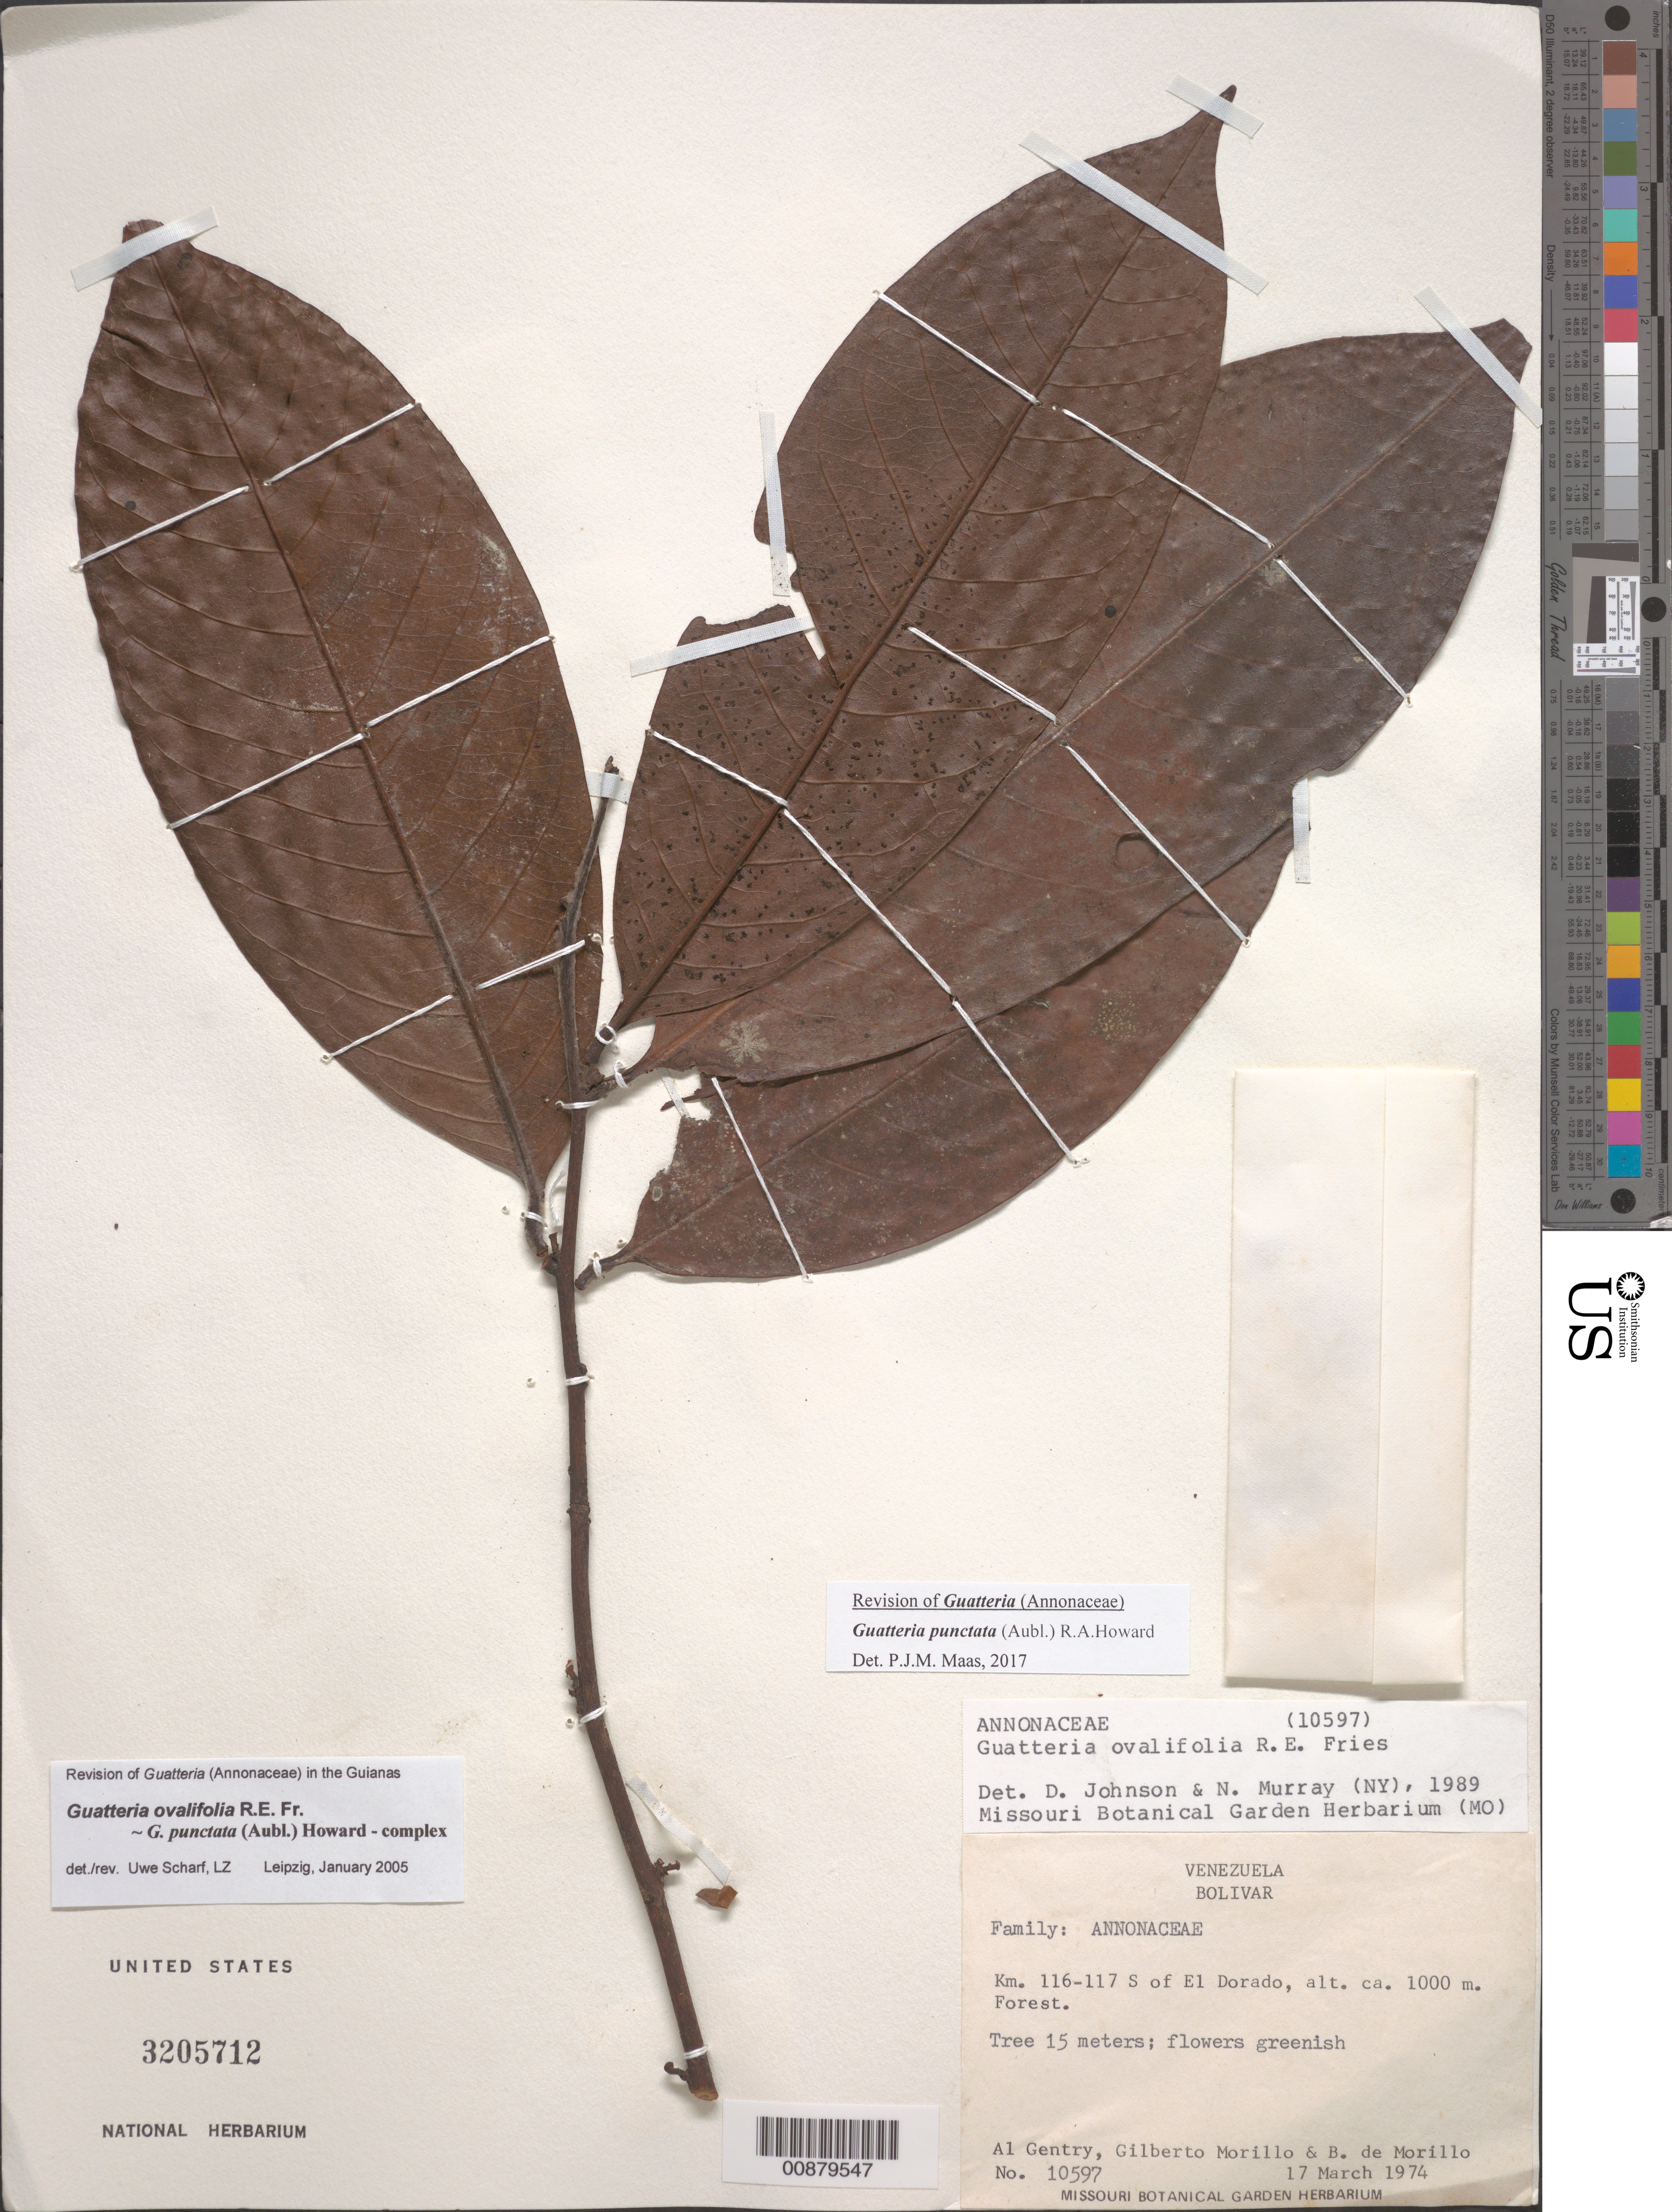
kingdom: Plantae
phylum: Tracheophyta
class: Magnoliopsida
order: Magnoliales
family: Annonaceae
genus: Guatteria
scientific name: Guatteria punctata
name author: (Aubl.) R.A. Howard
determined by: Maas, Paul J.; Maas, H.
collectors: A. H. Gentry, G. N. Morillo & B. Morillo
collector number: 10597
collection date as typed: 17-Mar-74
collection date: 1974-03-17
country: Venezuela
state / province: Bolívar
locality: El Dorado, 116-117 S of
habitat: Forest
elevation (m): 1000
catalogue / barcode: US 3205712